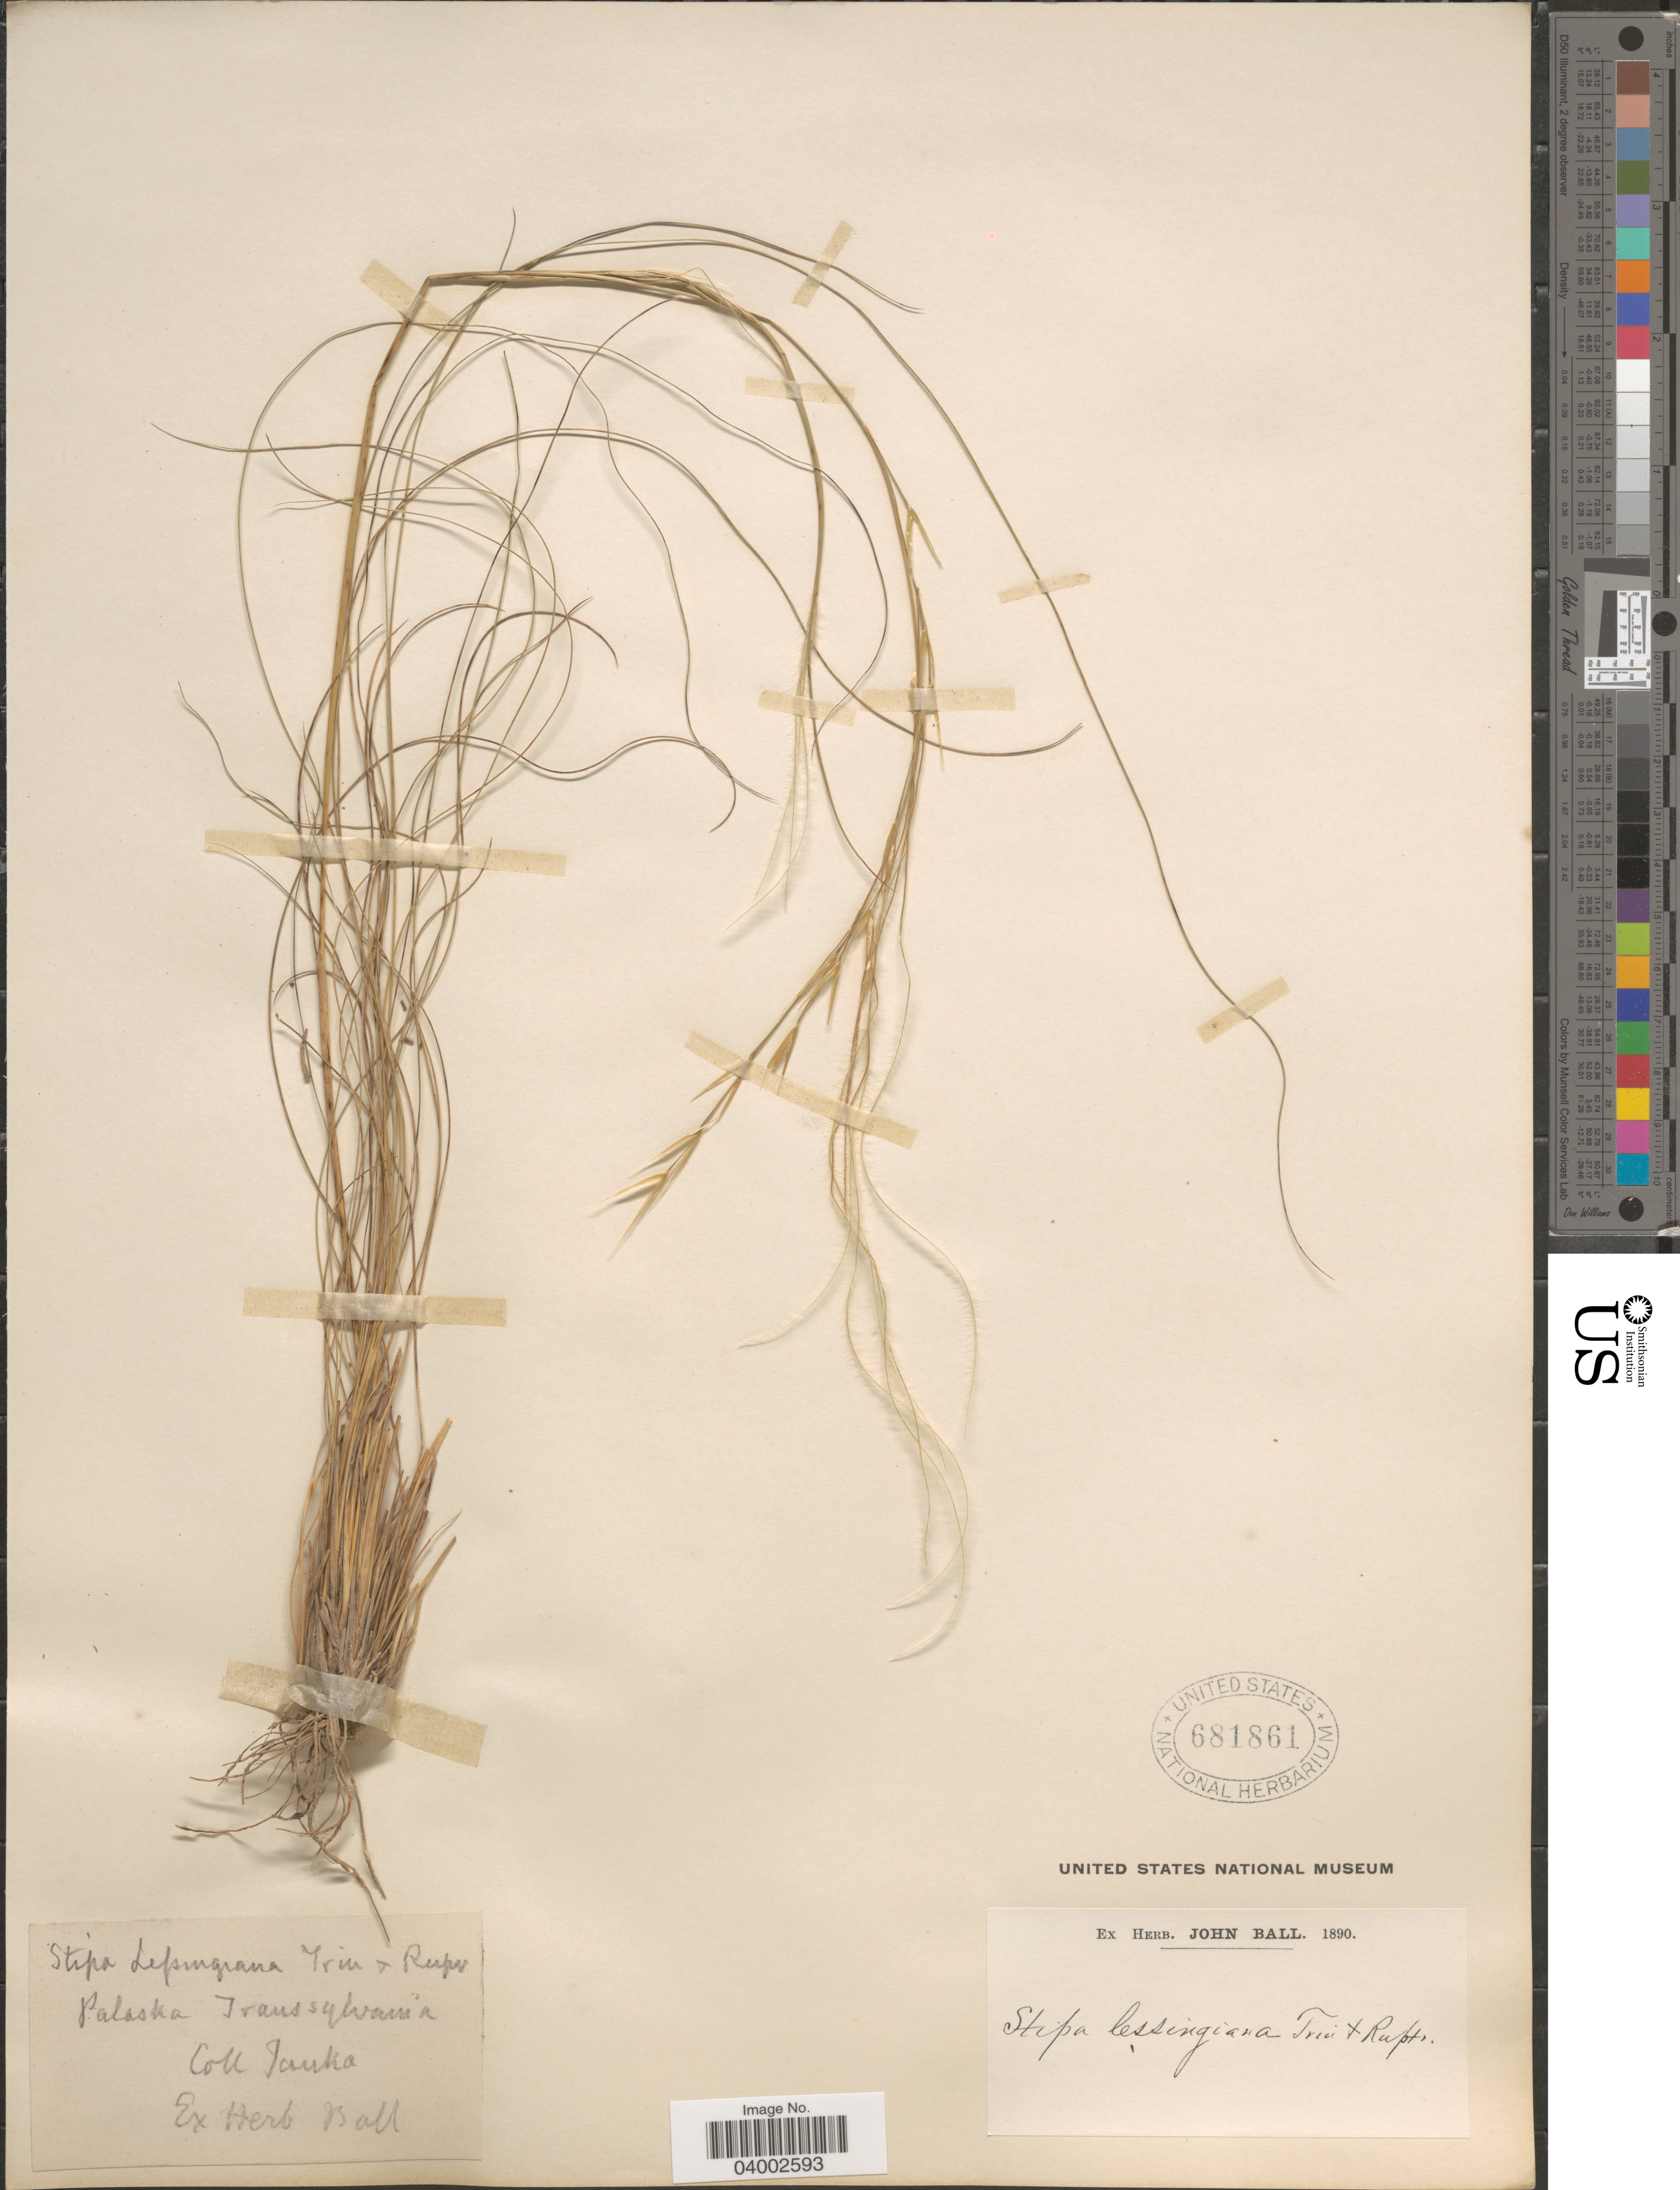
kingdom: Plantae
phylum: Tracheophyta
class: Liliopsida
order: Poales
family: Poaceae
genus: Stipa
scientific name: Stipa lessingiana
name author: Trin. & Rupr.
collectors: V. Janka von Bulcs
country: Romania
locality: Palaska. Transsylvania.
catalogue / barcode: US 681861